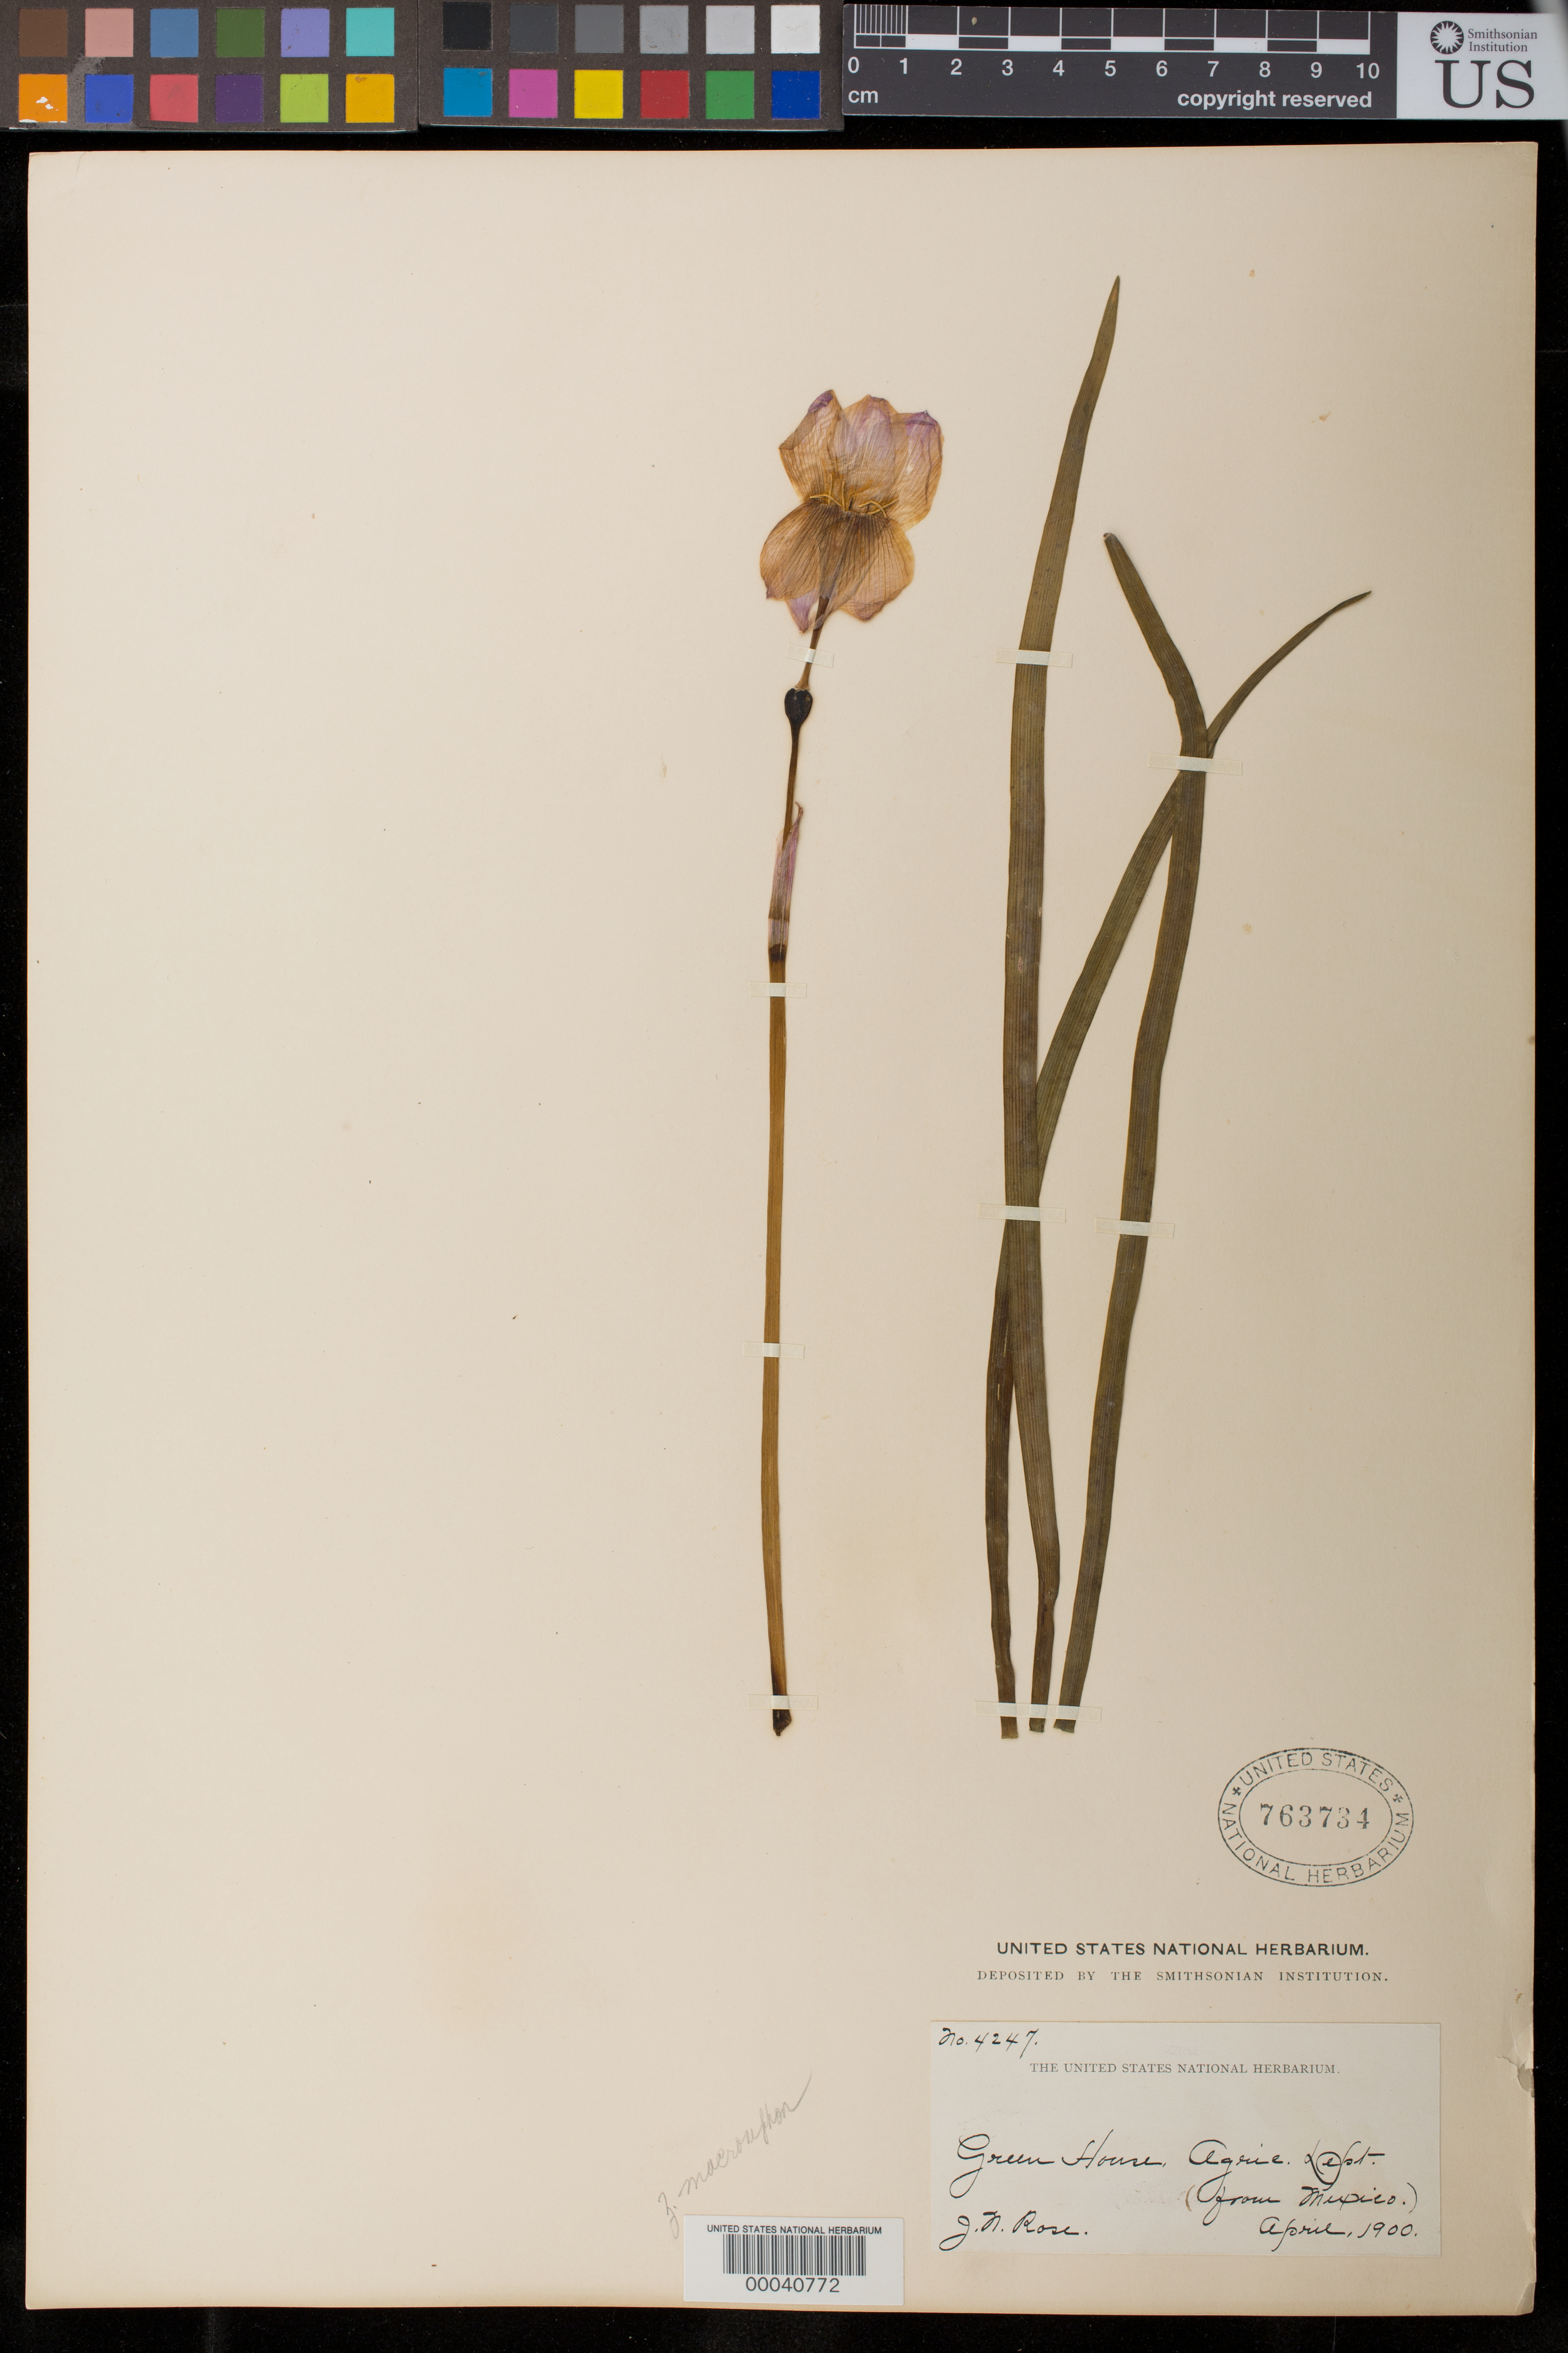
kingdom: Plantae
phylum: Tracheophyta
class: Liliopsida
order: Asparagales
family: Amaryllidaceae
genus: Zephyranthes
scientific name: Zephyranthes macrosiphon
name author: Baker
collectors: J. N. Rose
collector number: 4247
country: Mexico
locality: E of Monserrat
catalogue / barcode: US 763734